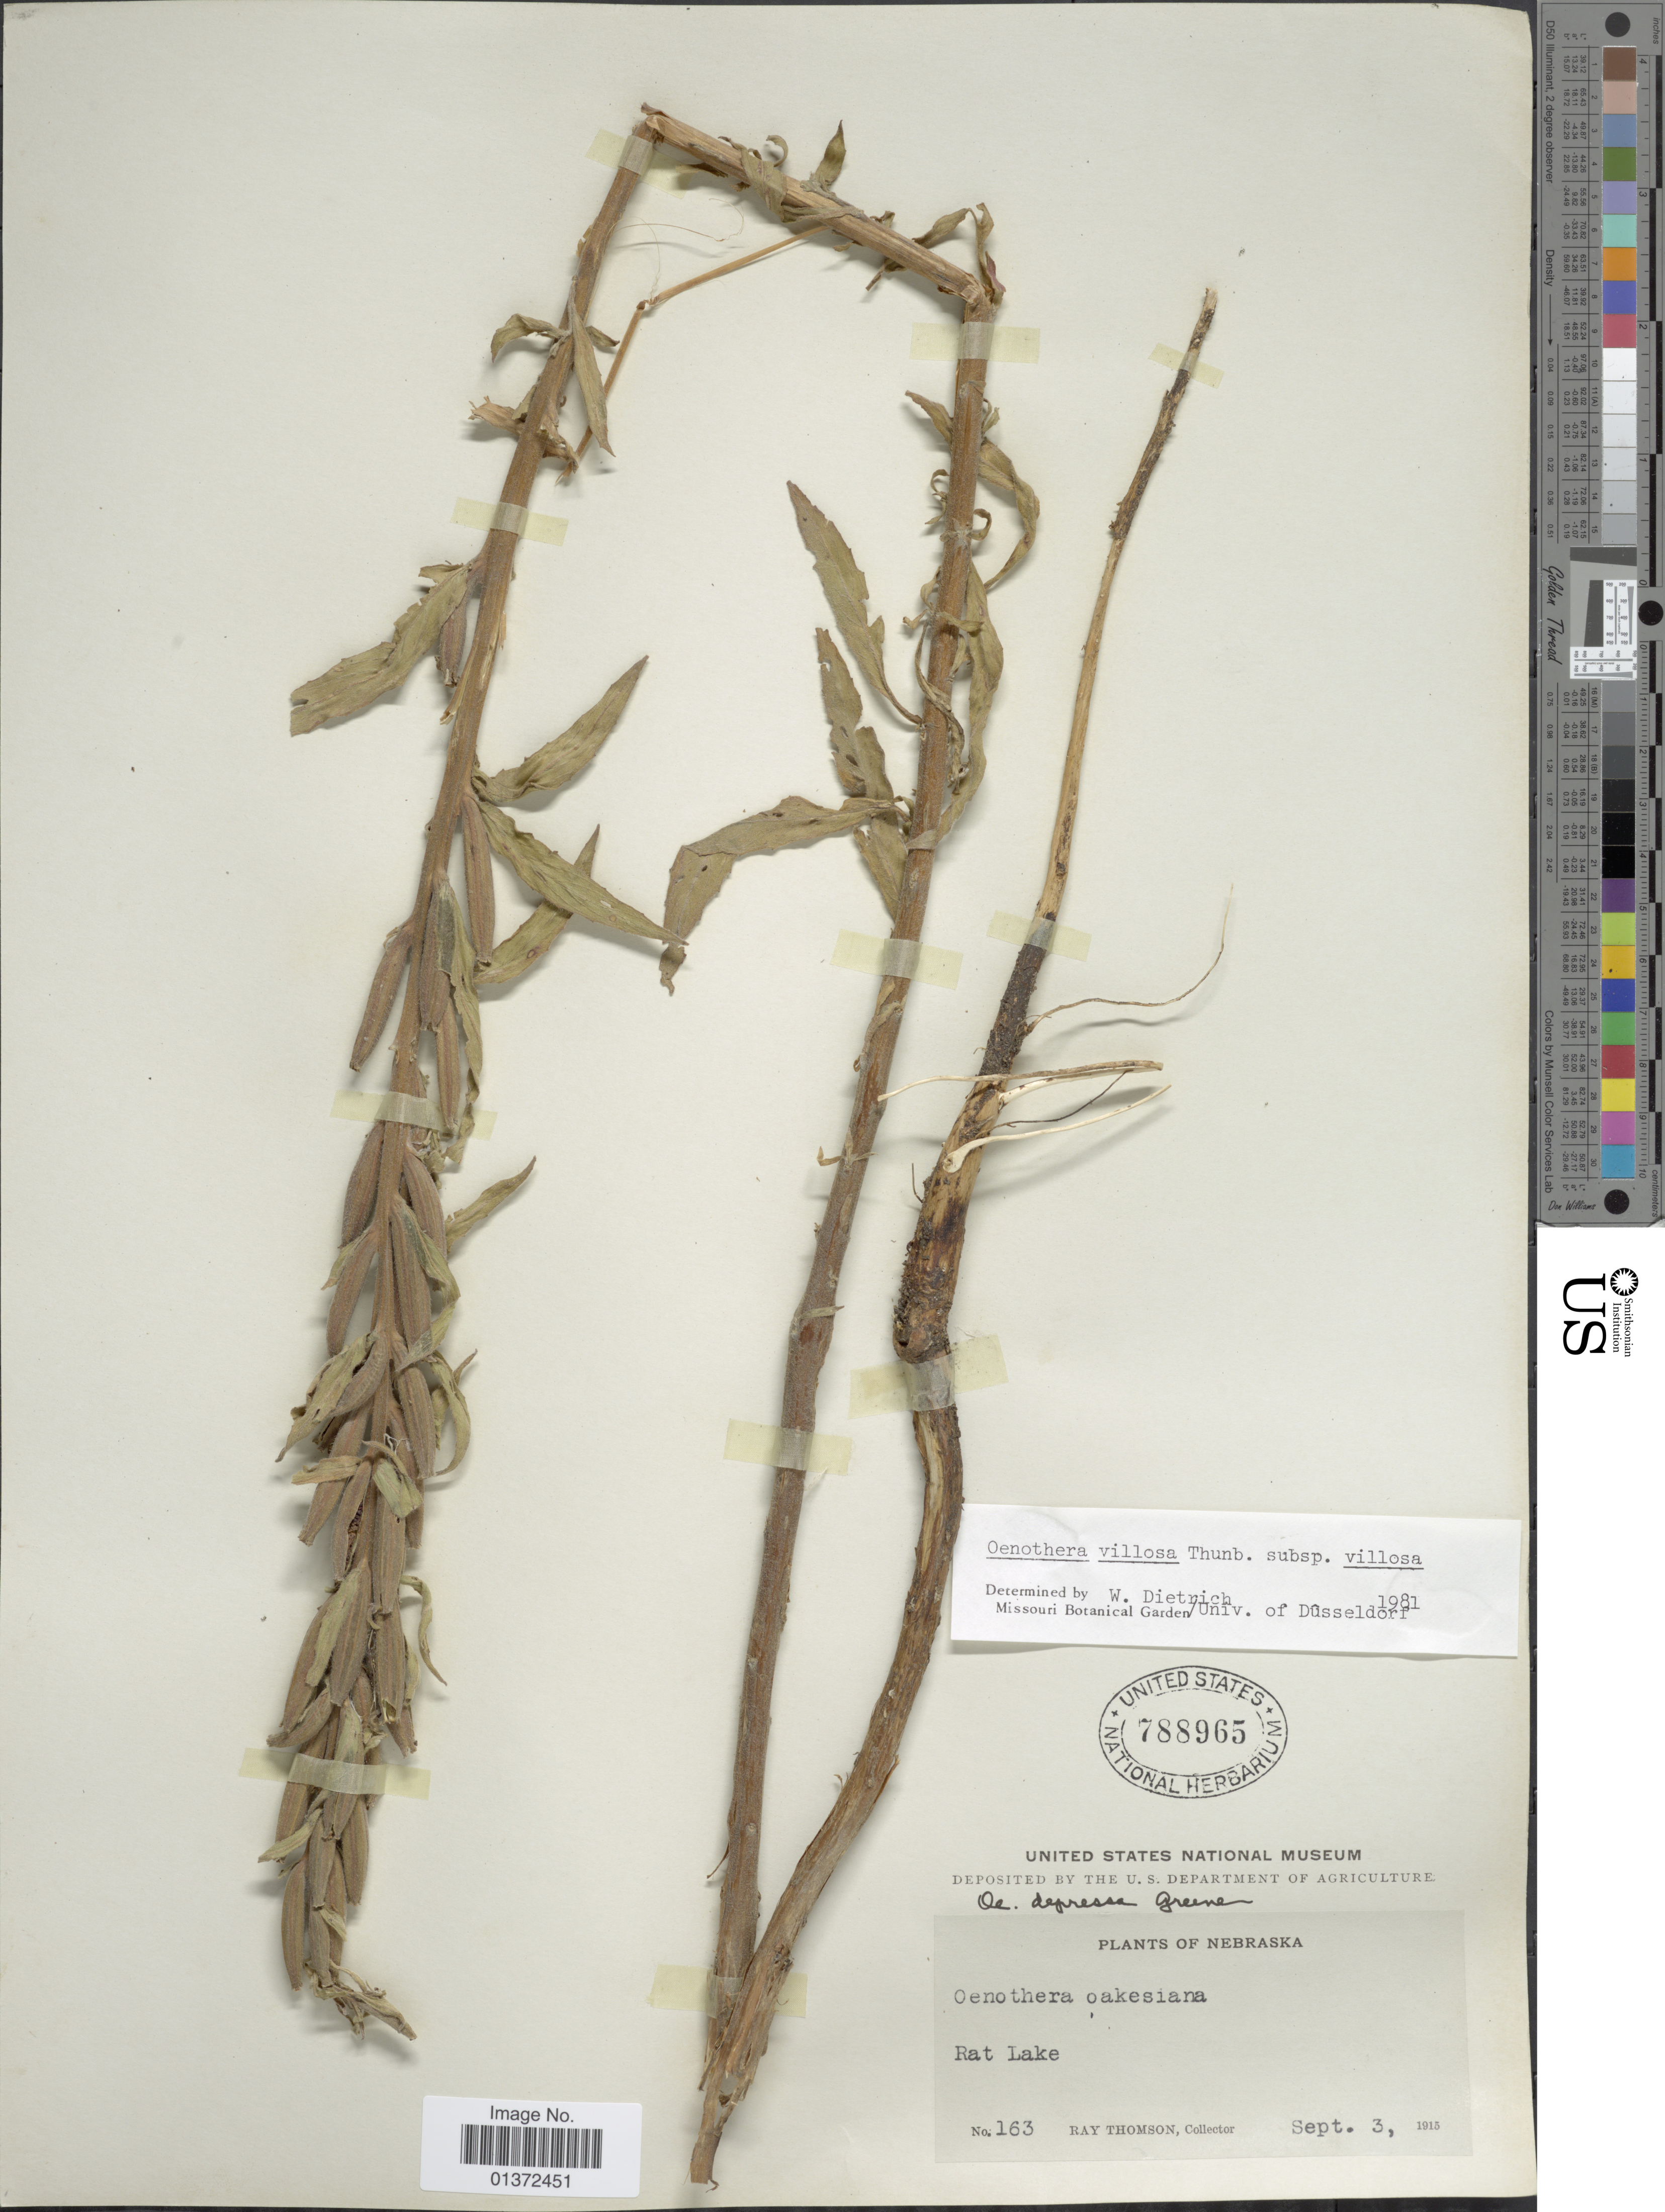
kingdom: Plantae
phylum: Tracheophyta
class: Magnoliopsida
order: Myrtales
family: Onagraceae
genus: Oenothera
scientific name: Oenothera villosa subsp. villosa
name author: Thunb.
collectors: R. Thomson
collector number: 163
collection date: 1915-09-03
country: United States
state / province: Nebraska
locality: Rat Lake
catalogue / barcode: US 788965